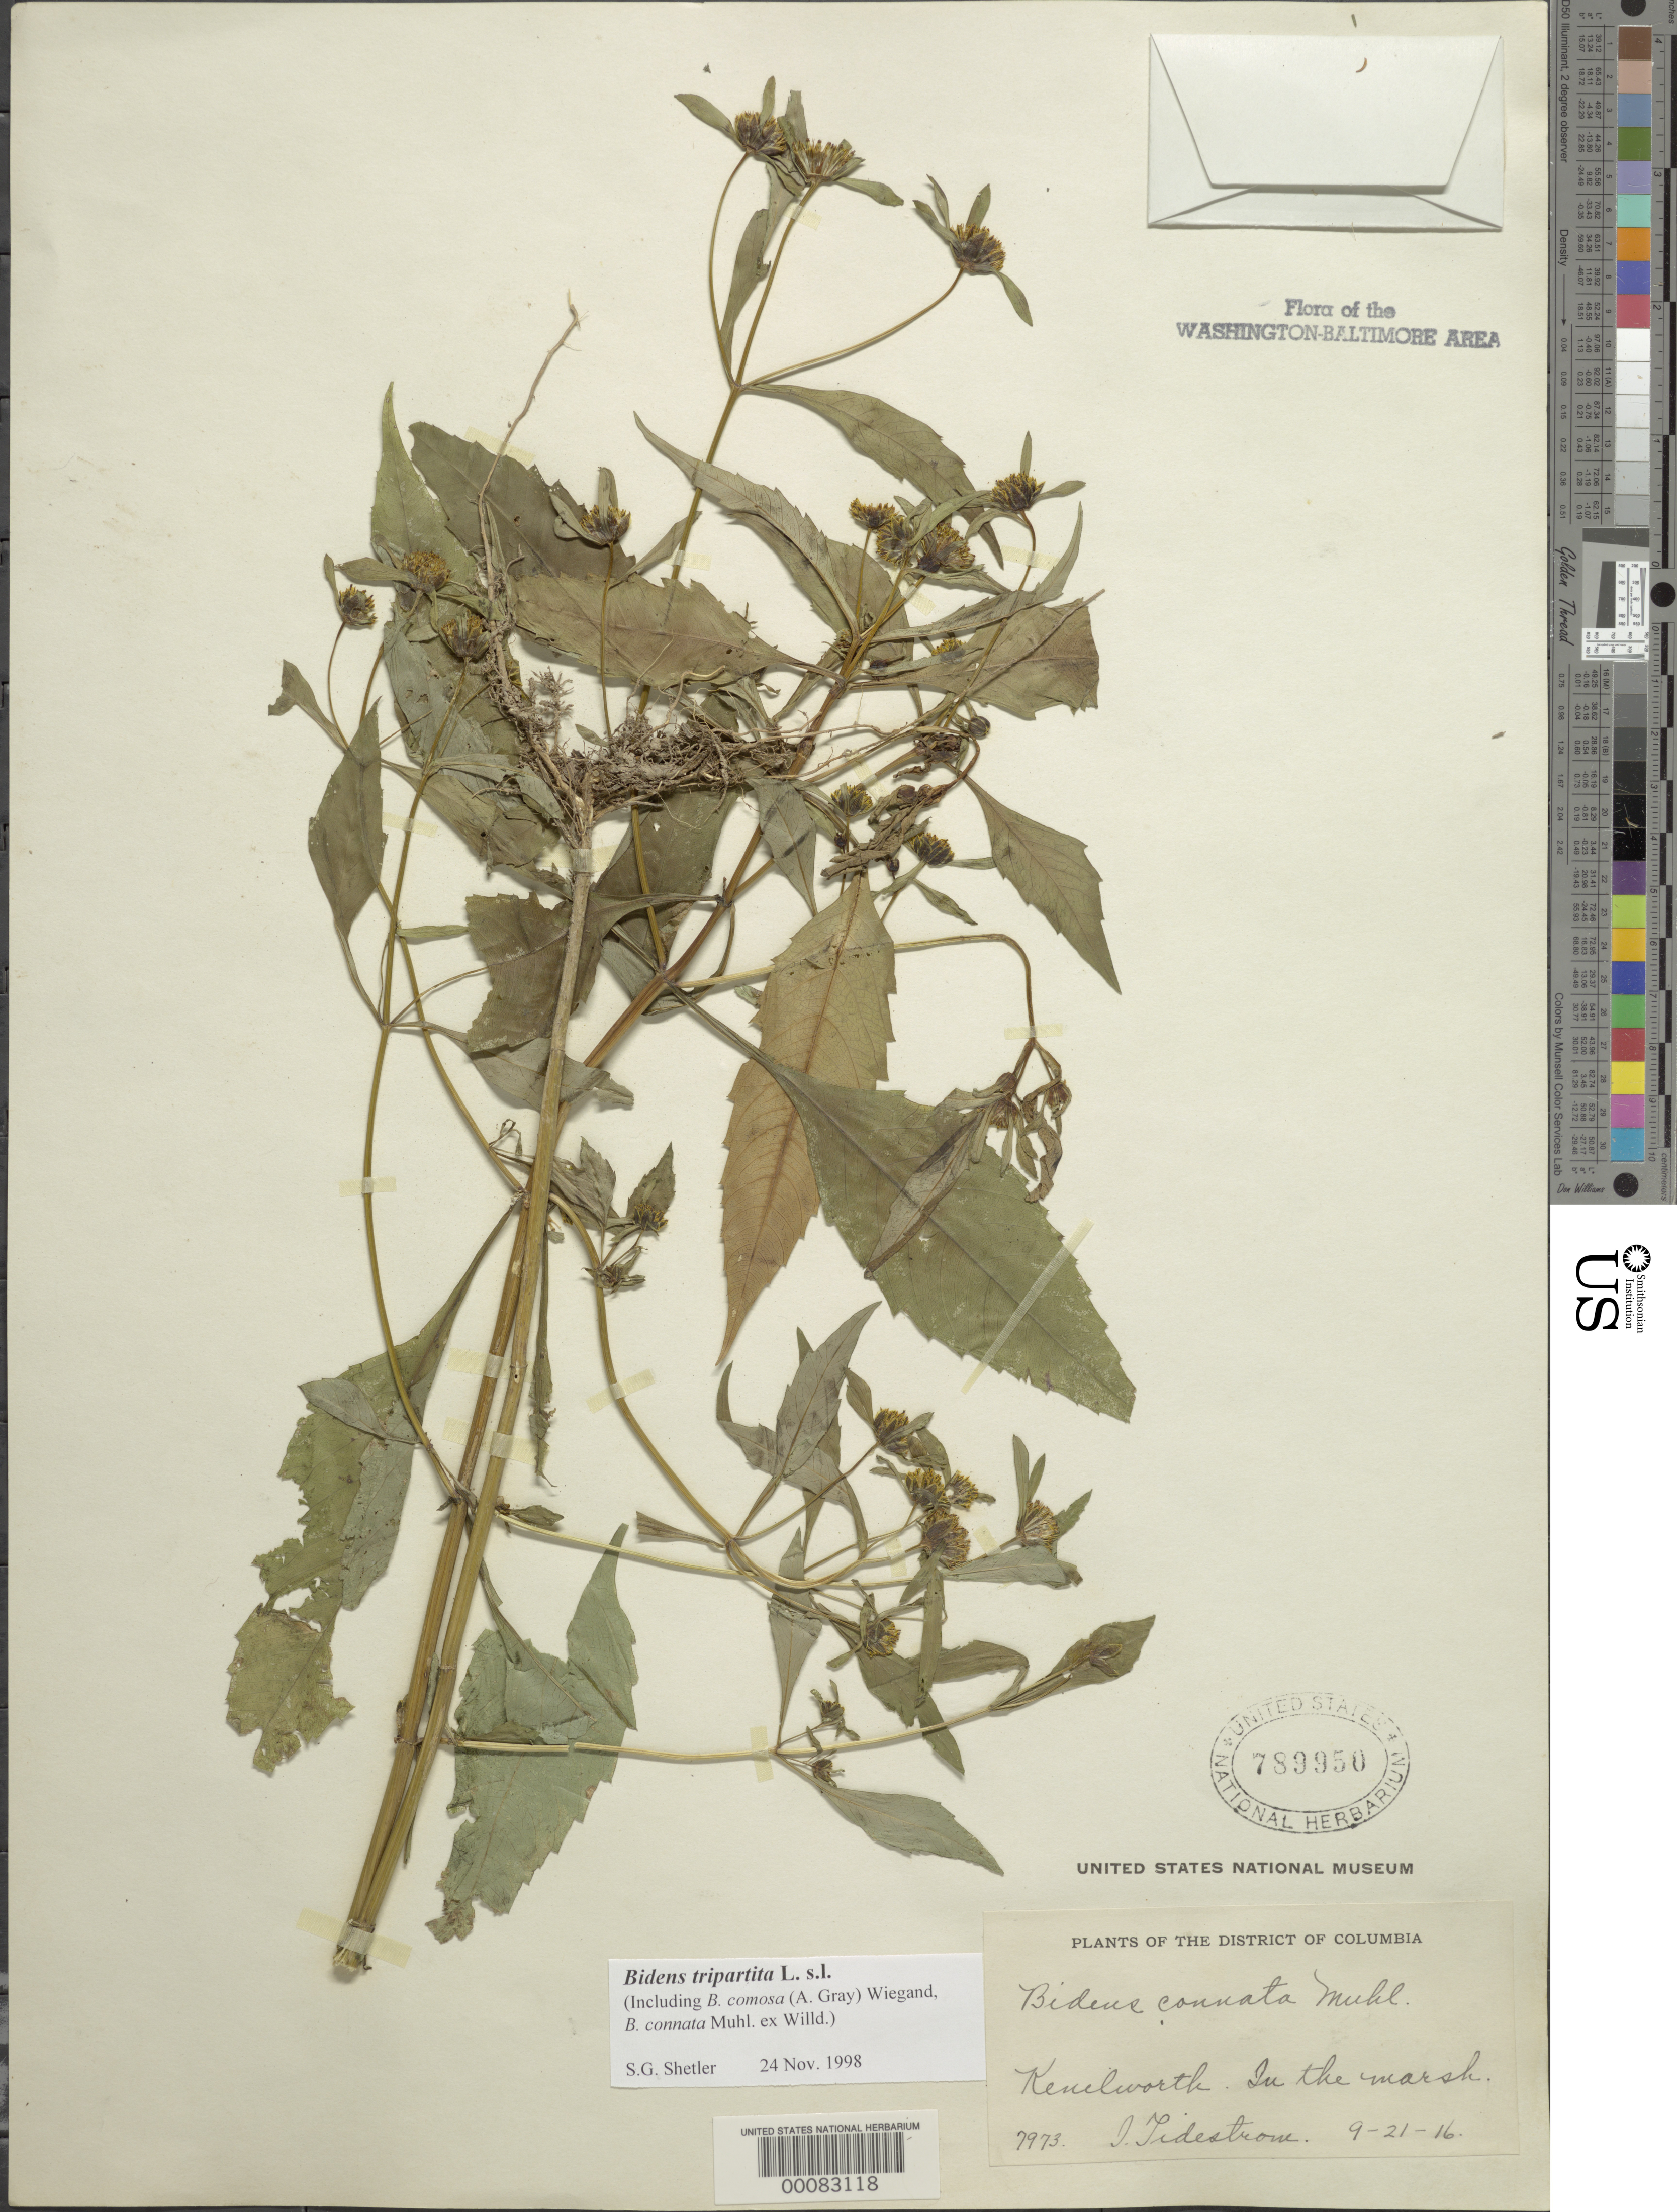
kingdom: Plantae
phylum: Tracheophyta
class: Magnoliopsida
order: Asterales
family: Asteraceae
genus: Bidens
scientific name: Bidens tripartita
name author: L.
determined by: Shetler, Stanwyn G., (US), NMNH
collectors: I. F. Tidestrom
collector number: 7973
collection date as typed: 21 Sep 1916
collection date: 1916-09-21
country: United States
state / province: District of Columbia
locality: Kenilworth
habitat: Marsh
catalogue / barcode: US 789950